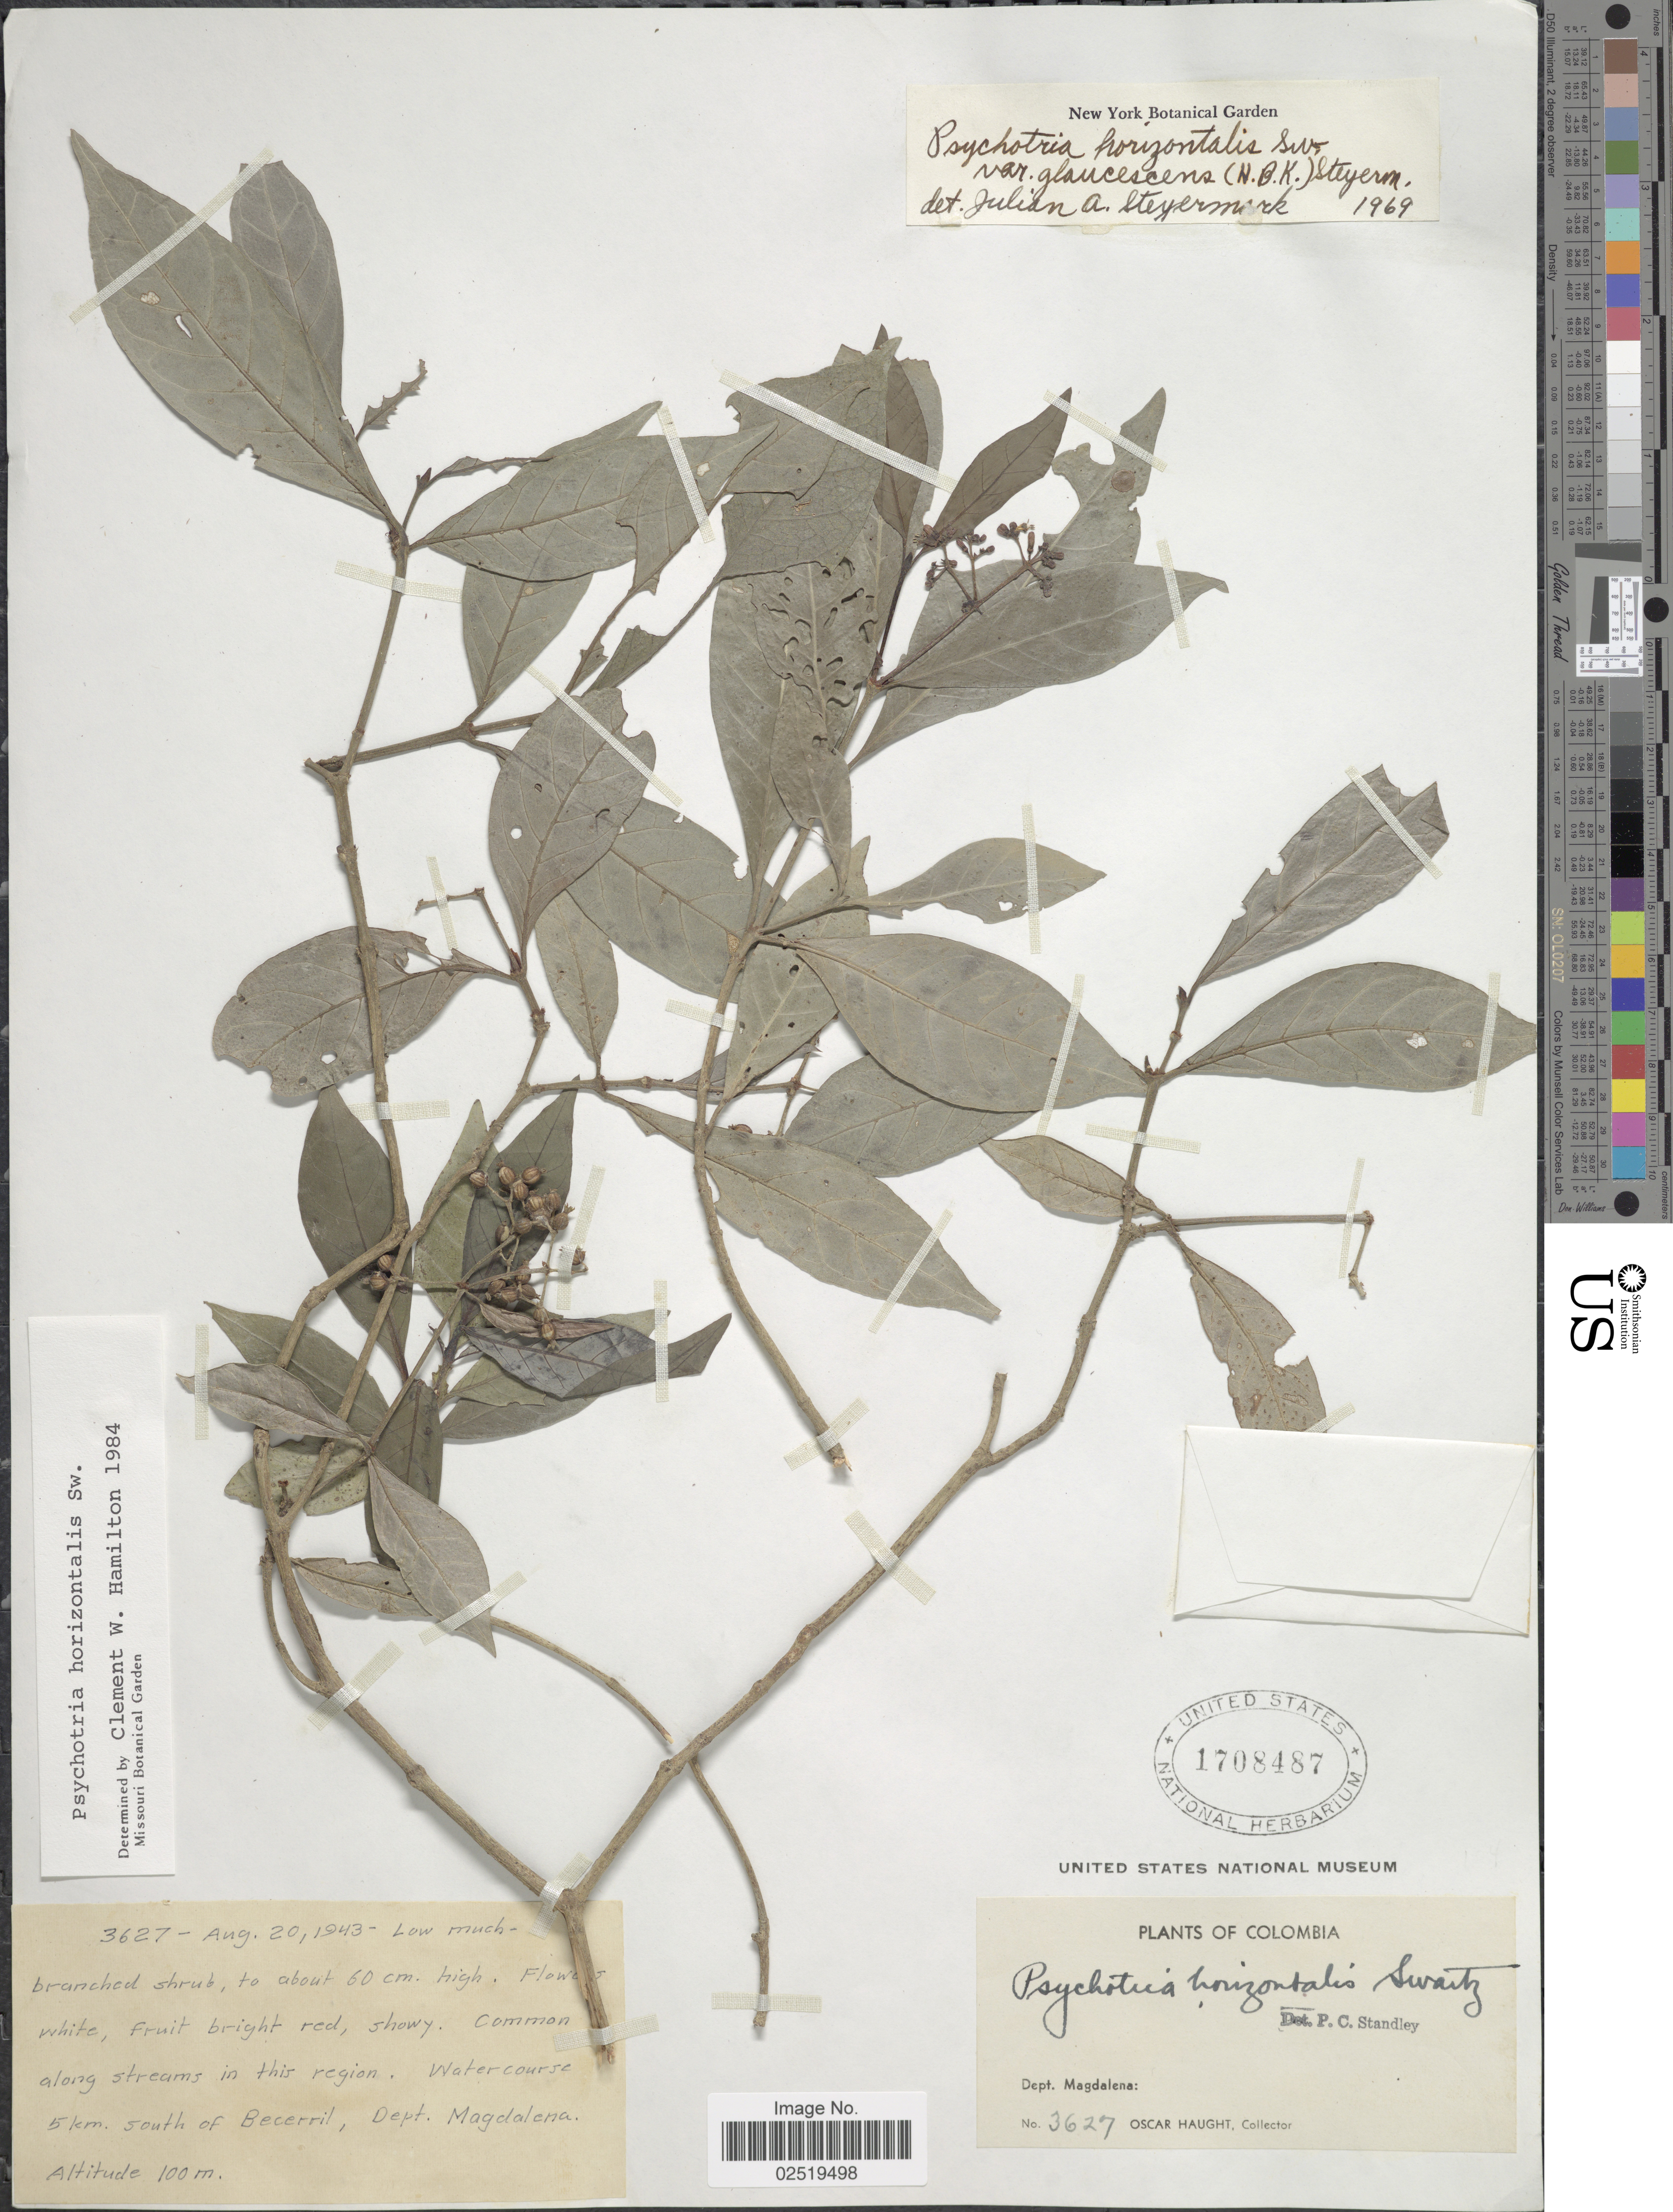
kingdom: Plantae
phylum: Tracheophyta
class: Magnoliopsida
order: Gentianales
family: Rubiaceae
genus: Psychotria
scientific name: Psychotria horizontalis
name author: Sw.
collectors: O. L. Haught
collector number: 3627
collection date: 1943-08-20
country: Colombia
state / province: Magdalena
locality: Common along streams in this region, watercourse 5 km. south of Becerril.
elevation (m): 100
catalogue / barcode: US 1708487